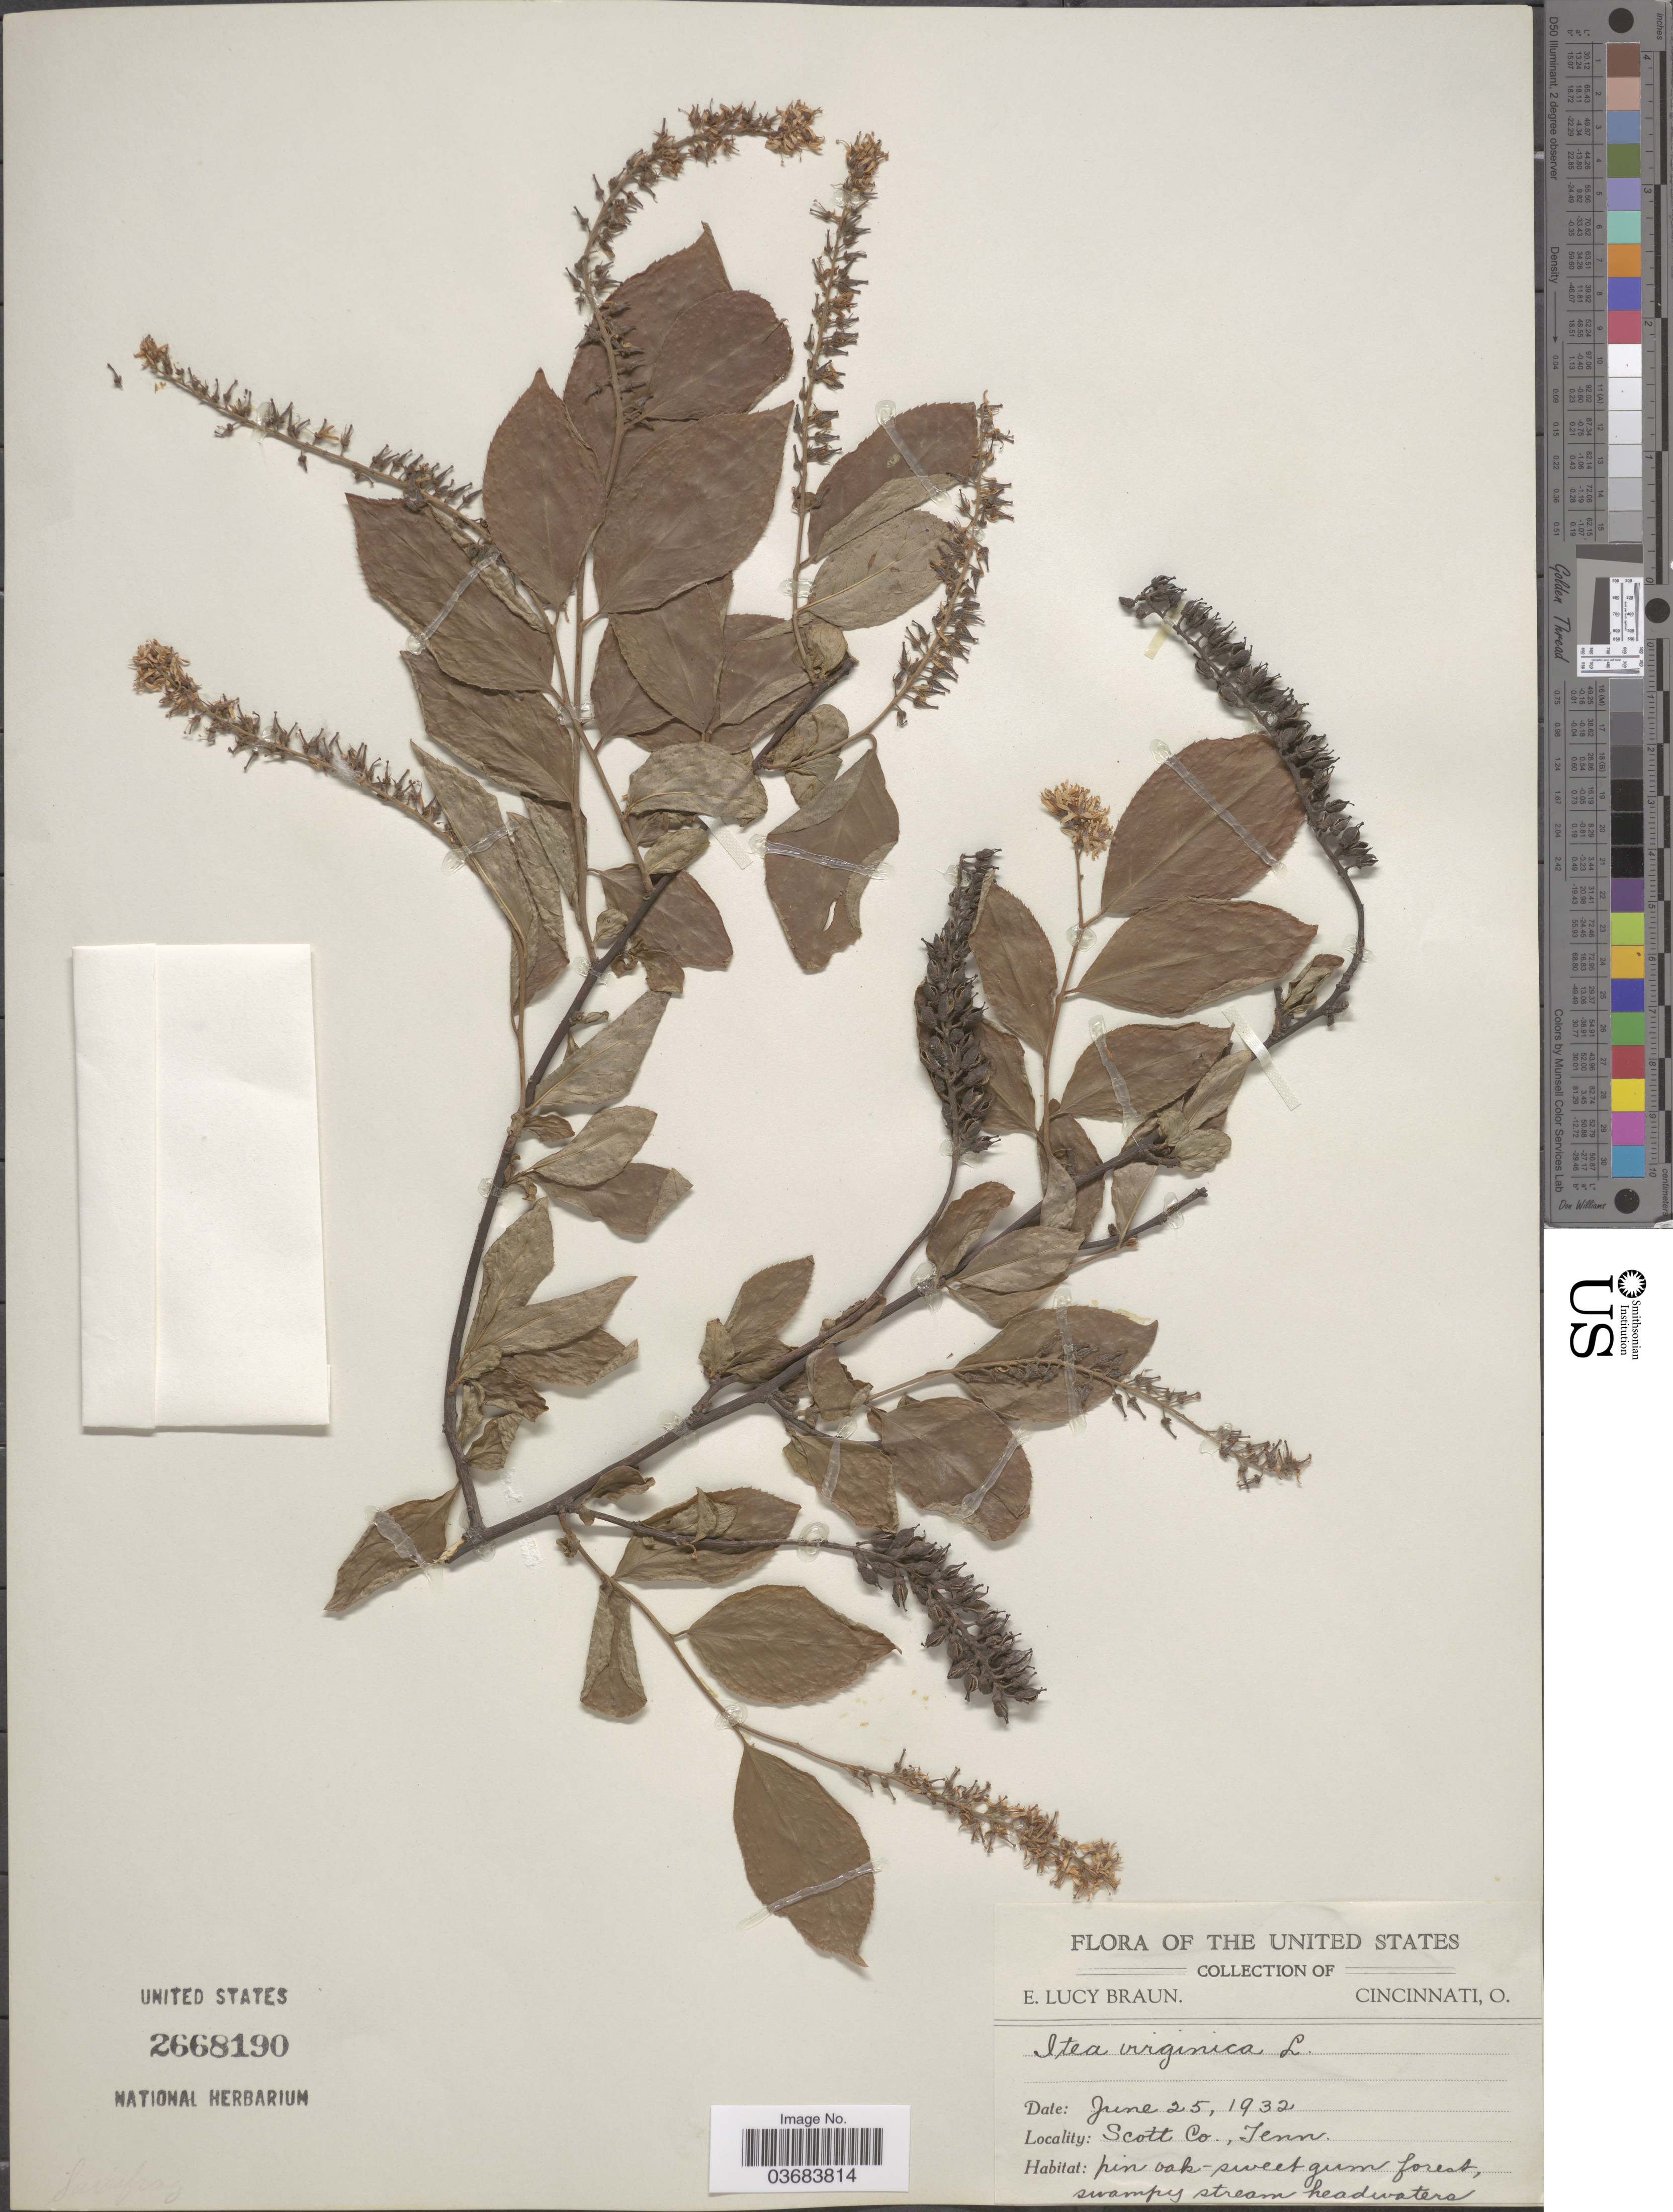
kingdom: Plantae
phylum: Tracheophyta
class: Magnoliopsida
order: Saxifragales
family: Iteaceae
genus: Itea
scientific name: Itea virginica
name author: L.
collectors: E. L. Braun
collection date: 1932-06-25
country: United States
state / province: Tennessee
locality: Scott Co.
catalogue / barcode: US 2668190